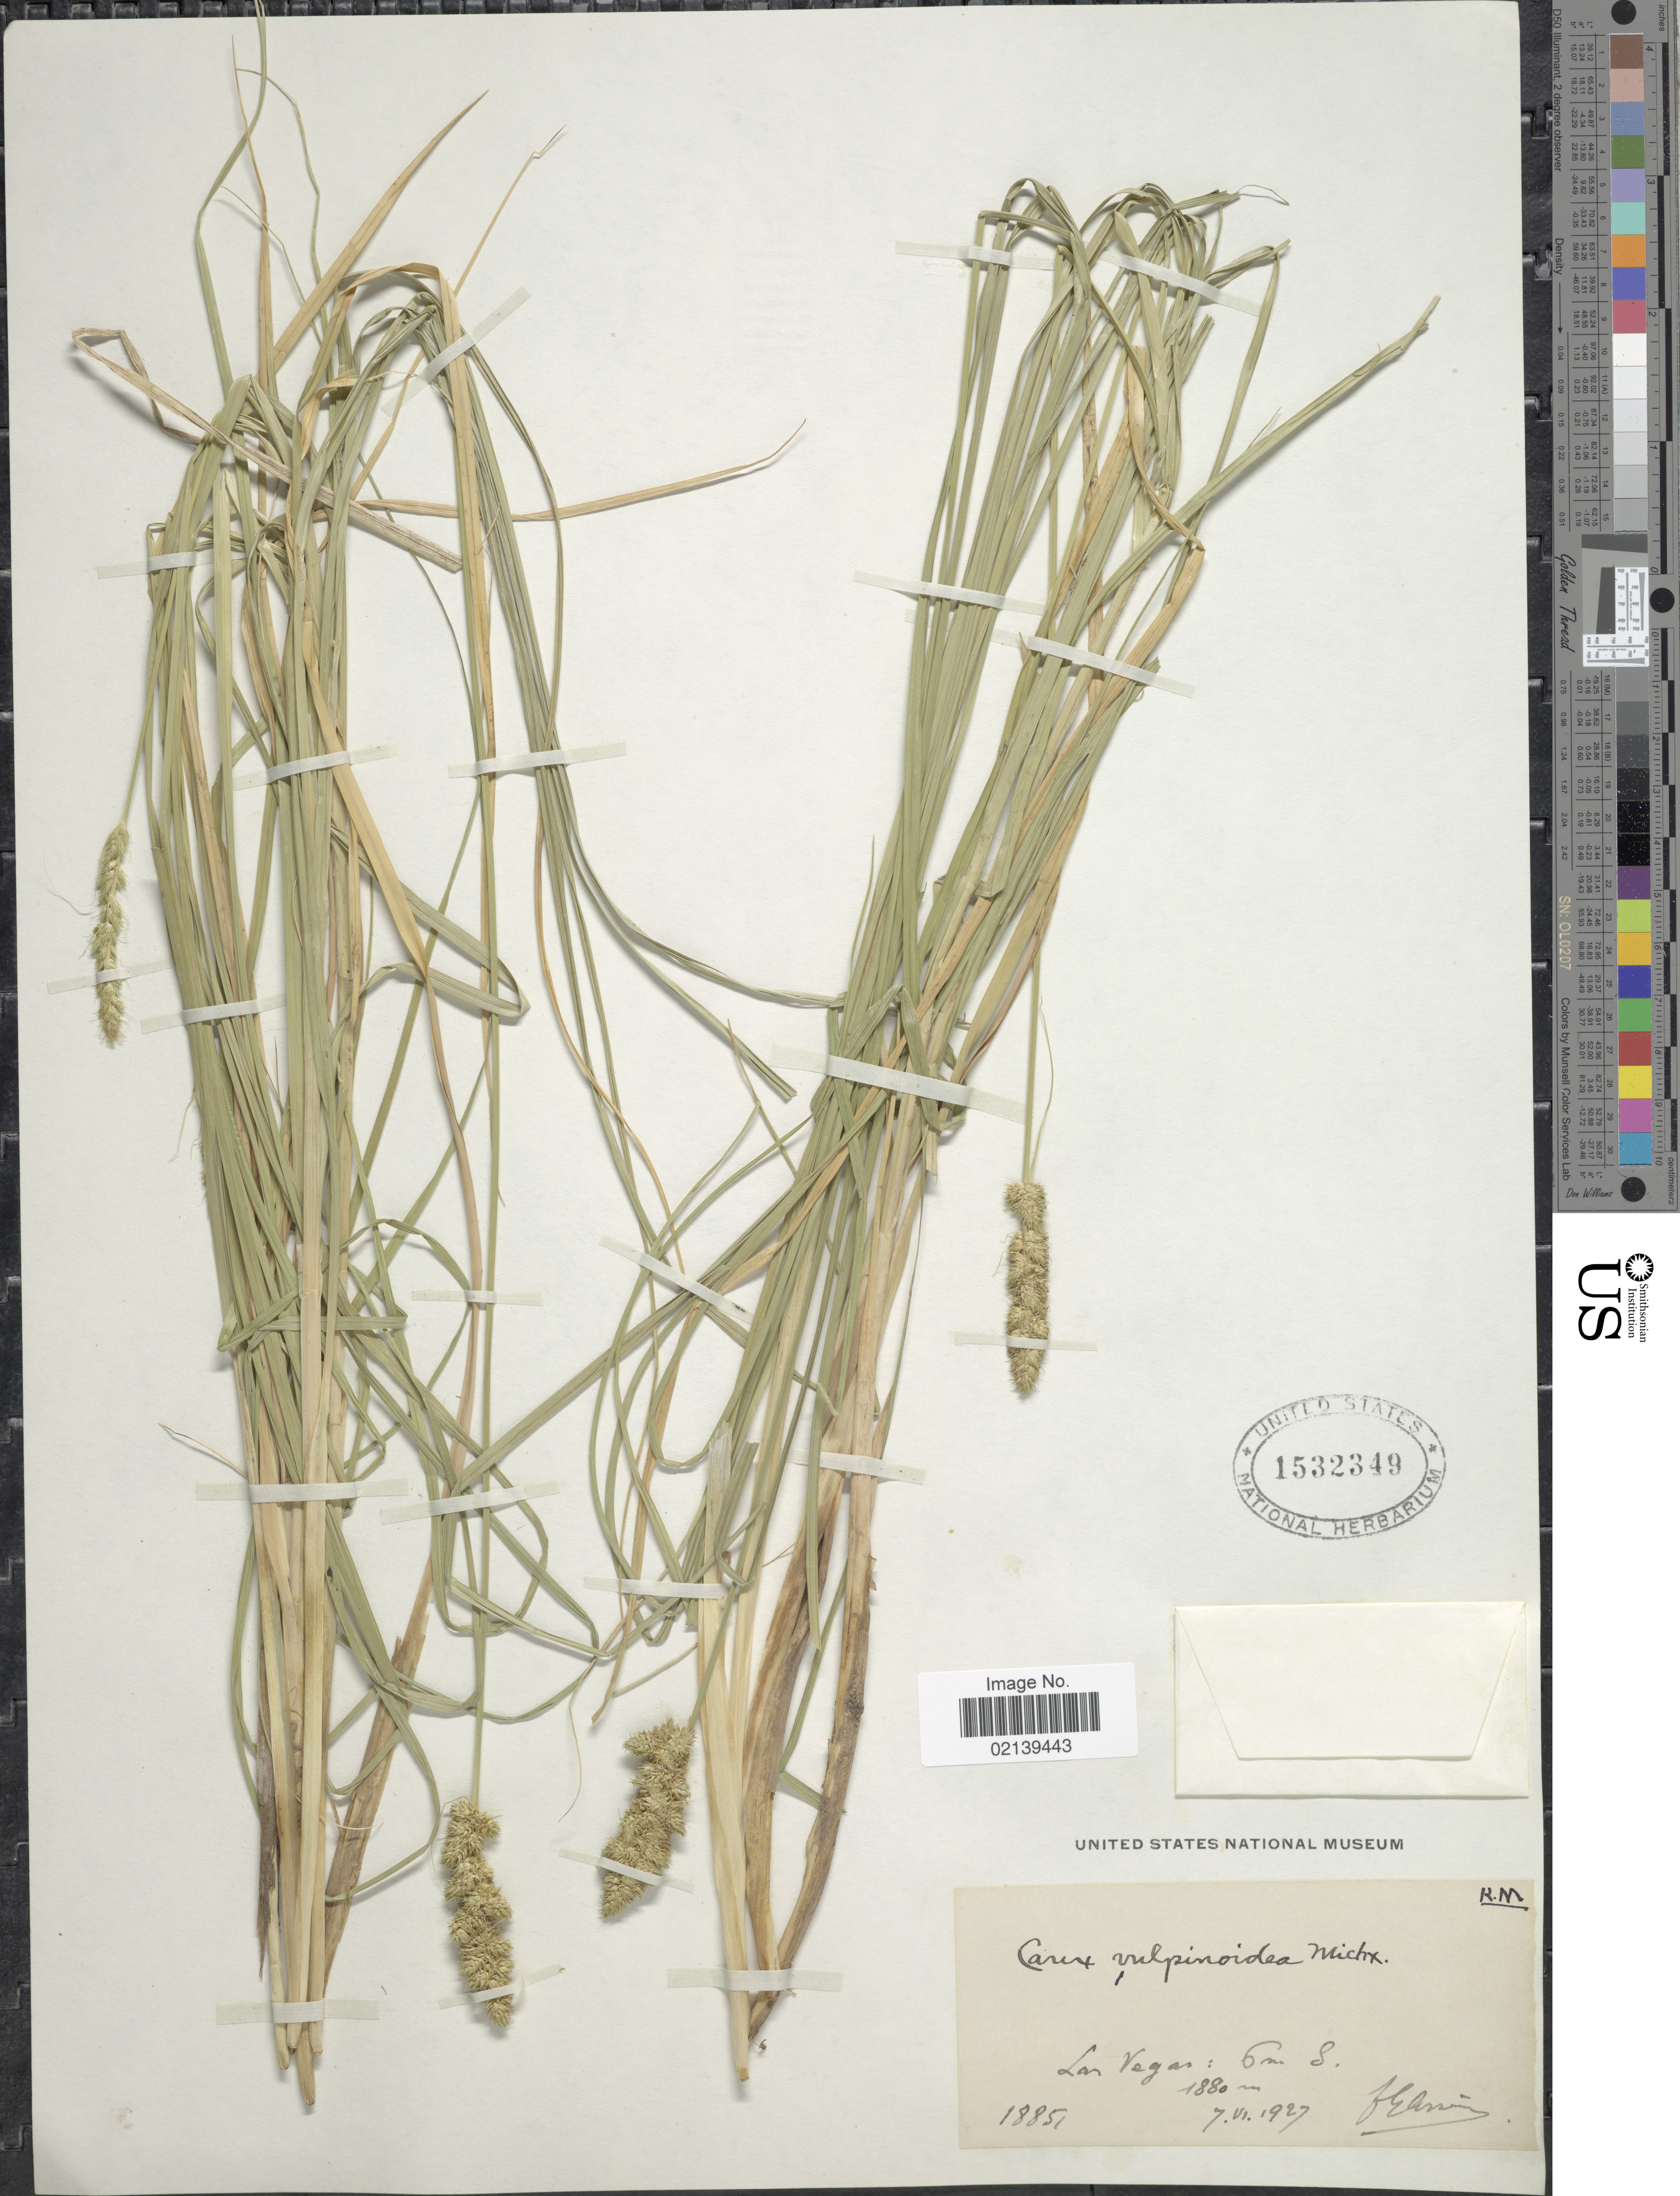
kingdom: Plantae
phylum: Tracheophyta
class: Liliopsida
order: Poales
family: Cyperaceae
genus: Carex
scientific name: Carex vulpinoidea Michx.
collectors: Bro. G. Arsène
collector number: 18851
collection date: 1927-06-07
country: United States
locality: Las Vegas: 6 mi. S.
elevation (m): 1880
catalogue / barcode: US 1532349